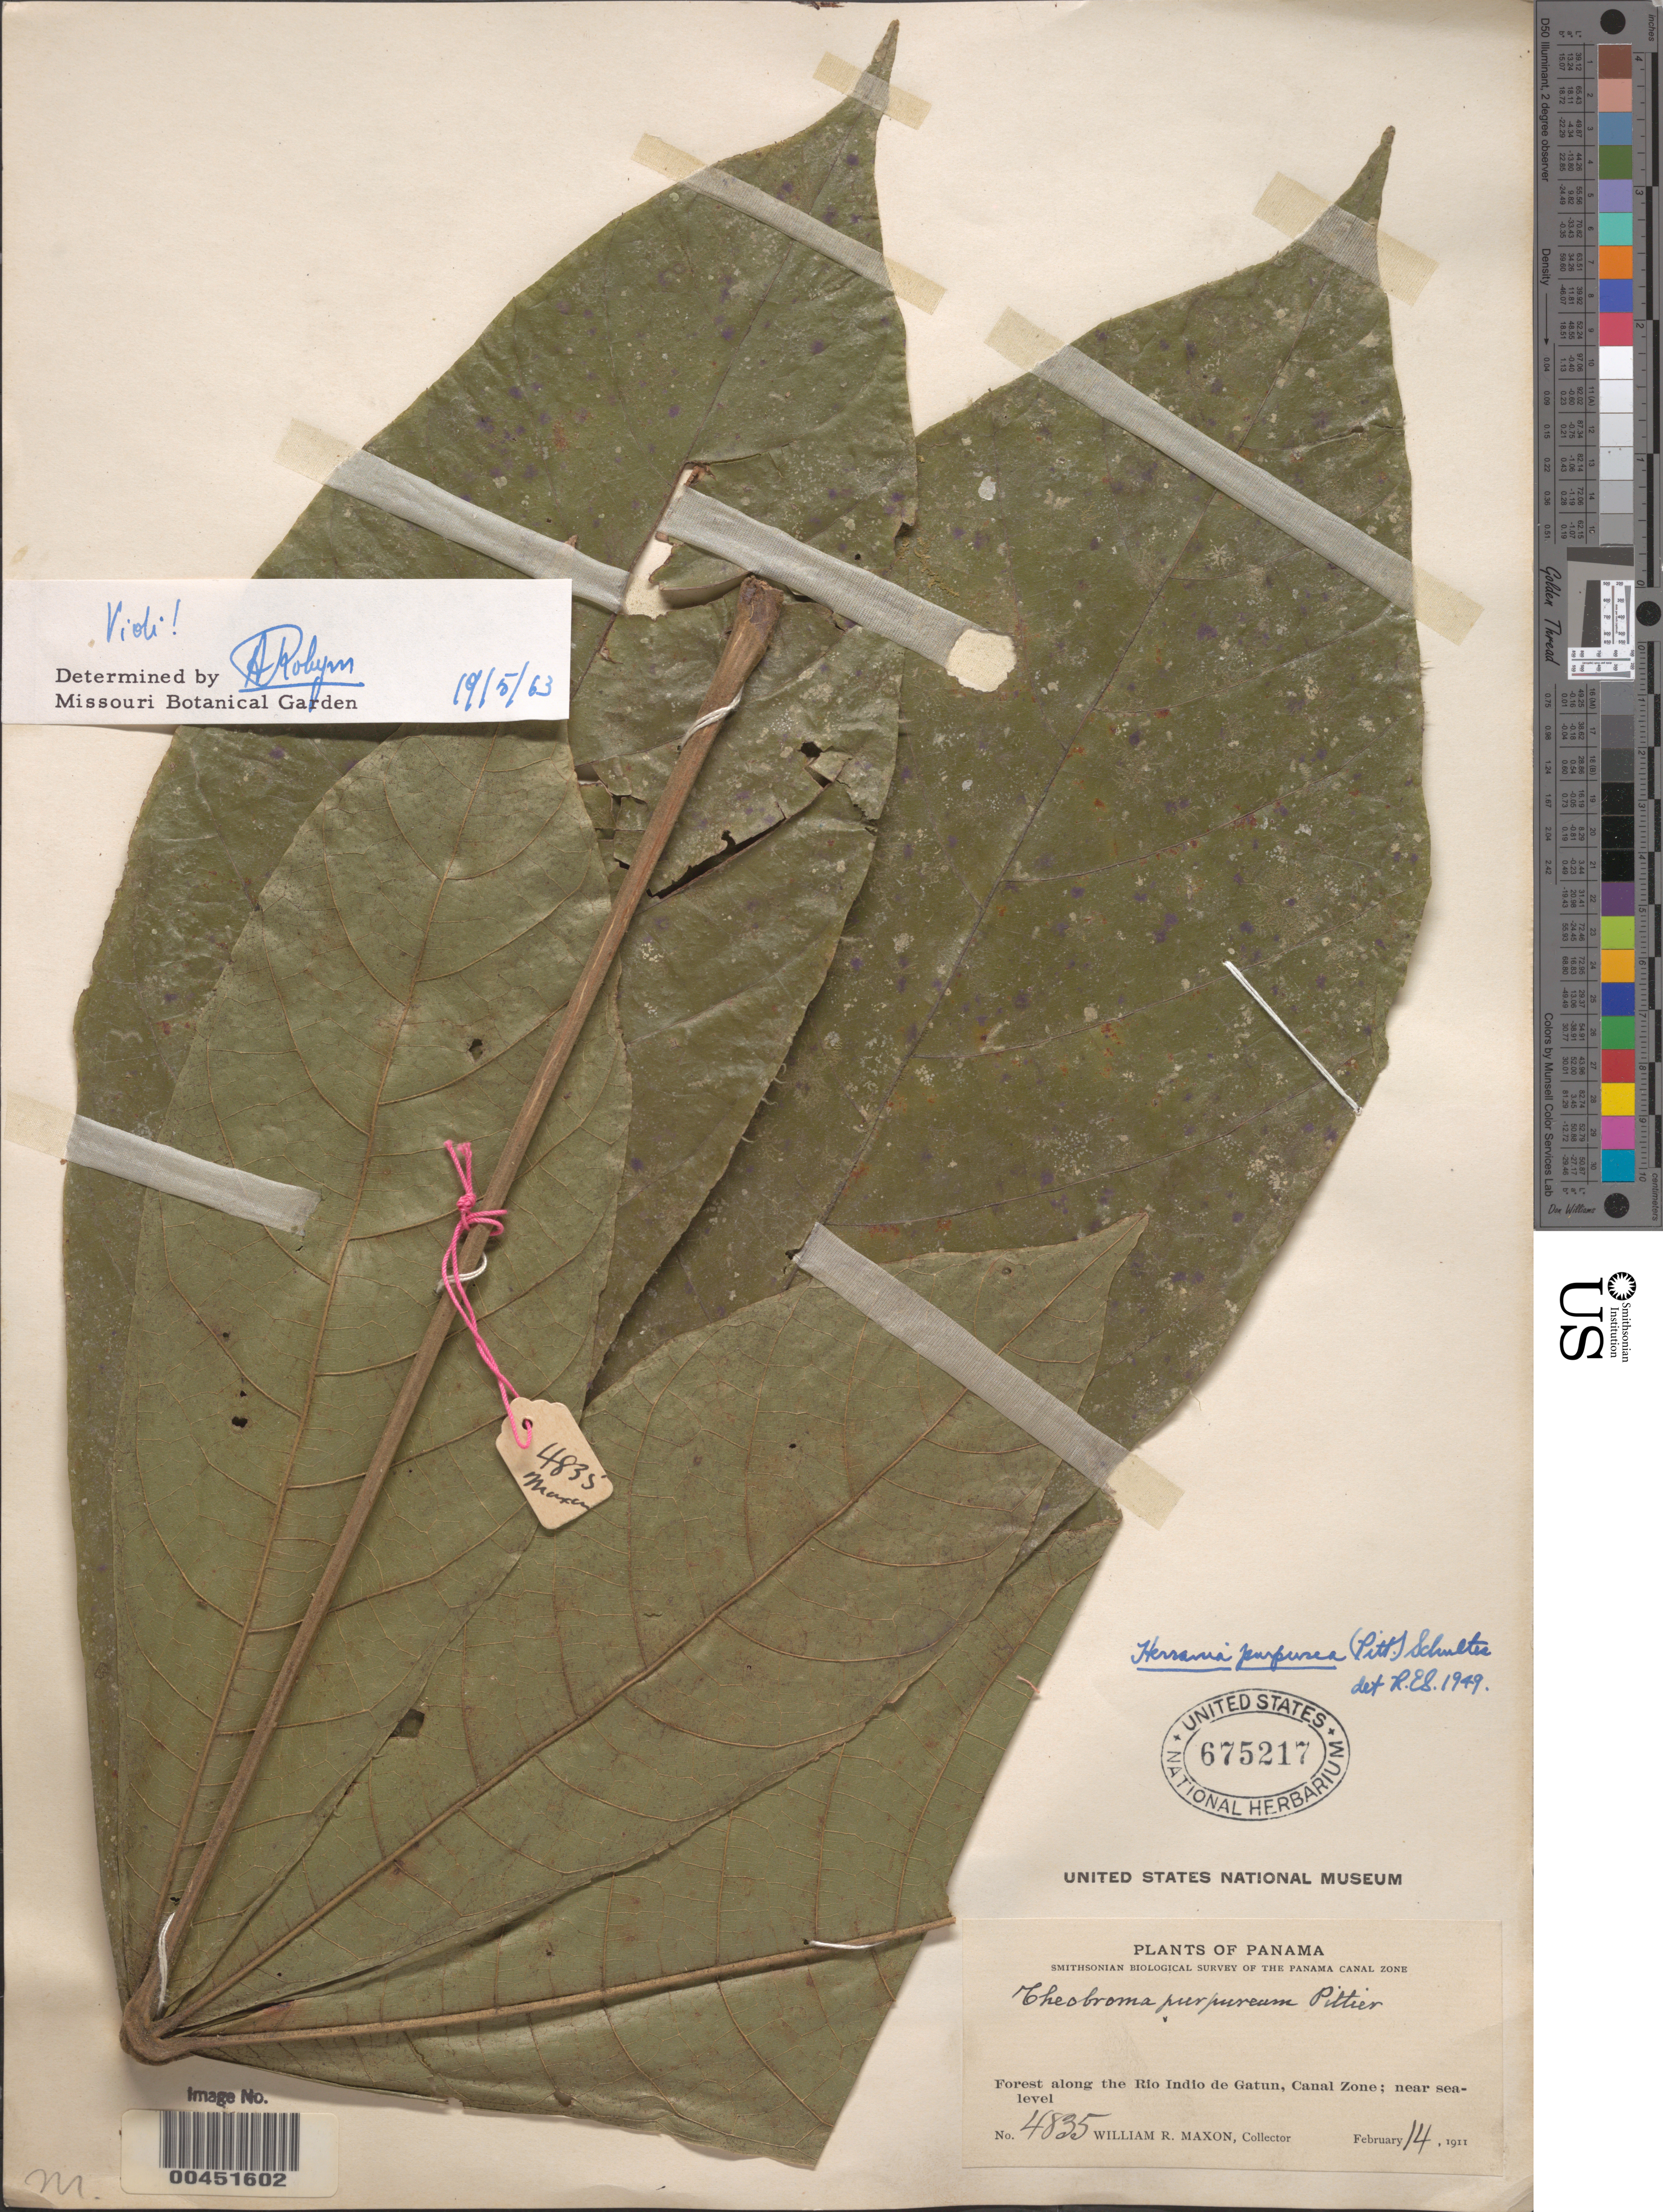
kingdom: Plantae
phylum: Tracheophyta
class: Magnoliopsida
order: Malvales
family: Malvaceae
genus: Theobroma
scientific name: Theobroma purpureum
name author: Pittier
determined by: Dorr, L. J., (BOT), Smithsonian Institution - National Museum of Natural History (UNITED STATES)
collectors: W. R. Maxon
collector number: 4835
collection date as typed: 14 Feb 1911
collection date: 1911-02-14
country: Panama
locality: Along the Rio Indio de Gatun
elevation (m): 0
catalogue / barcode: US 675217